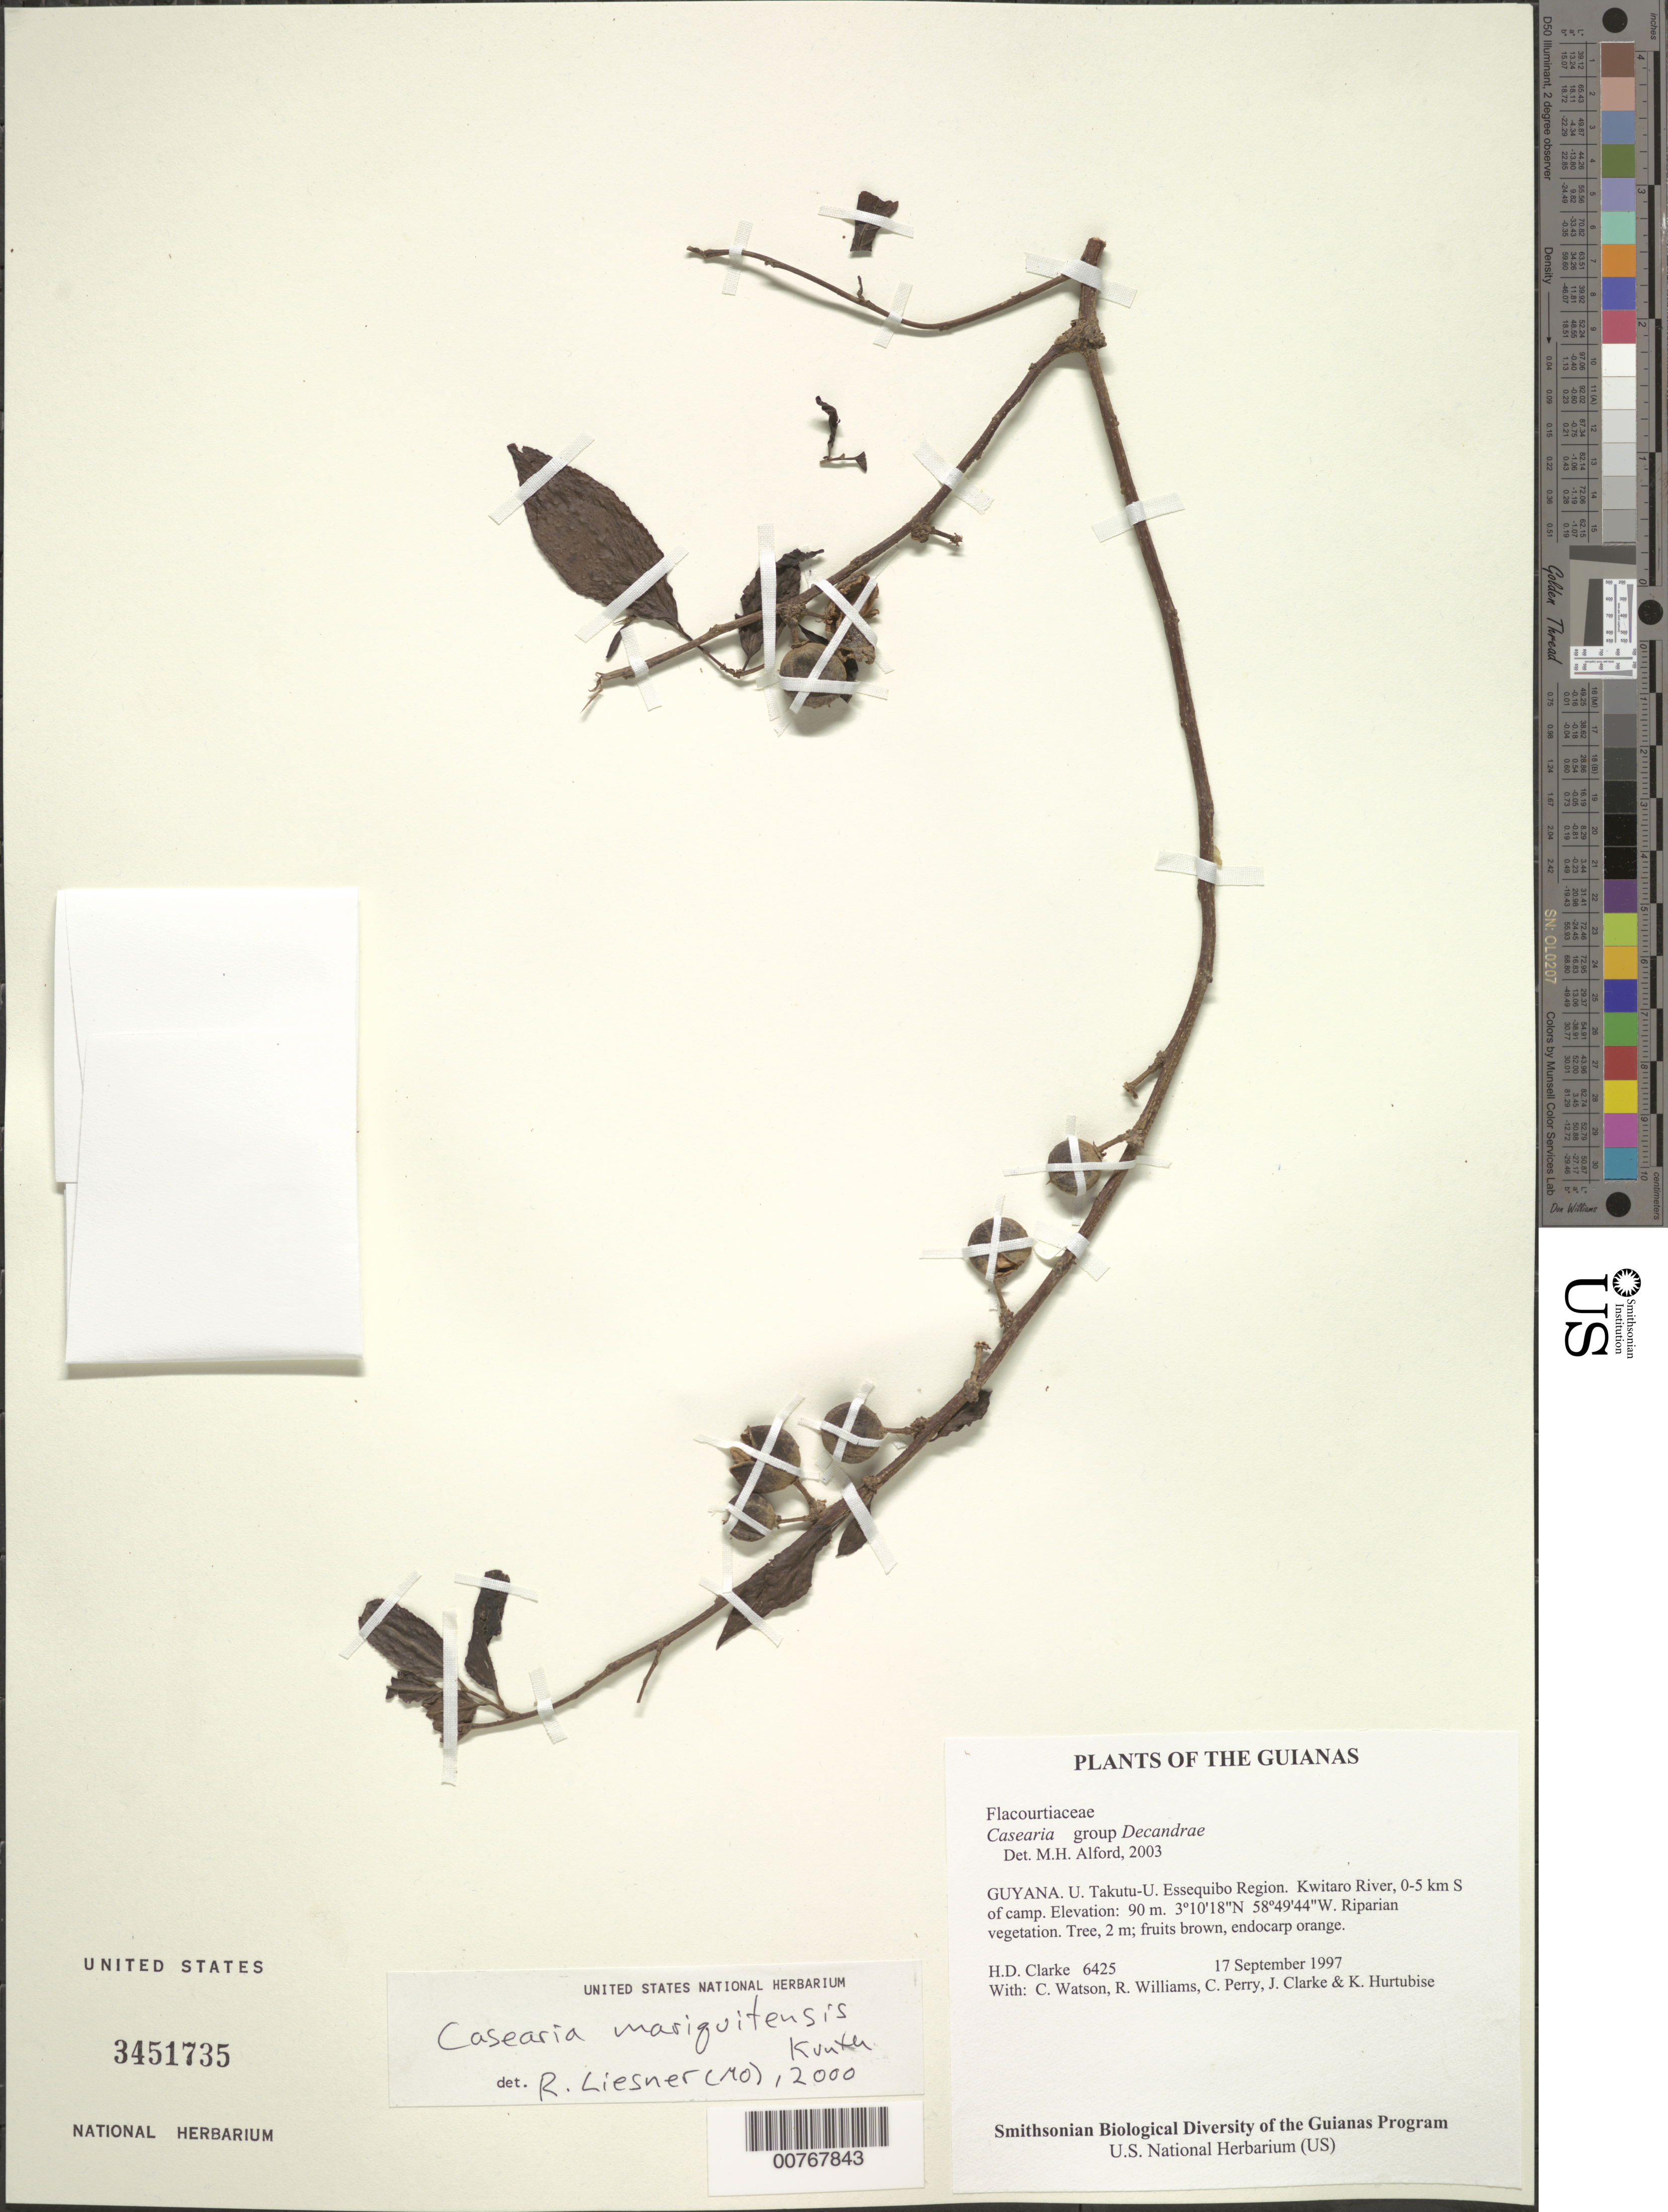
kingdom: Plantae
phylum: Tracheophyta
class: Magnoliopsida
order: Malpighiales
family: Salicaceae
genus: Casearia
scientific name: Casearia mariquitensis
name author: Kunth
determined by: Liesner, R. L.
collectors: H. D. Clarke, C. Watson, R. Williams, C. Perry, J. Clarke & K. Hurtubise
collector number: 6425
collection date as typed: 17 September 1997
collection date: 1997-09-17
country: Guyana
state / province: U. Takutu-U. Essequibo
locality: Kwitaro River, 0-5 km S of camp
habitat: Riparian vegetation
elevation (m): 90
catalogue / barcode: US 3451735